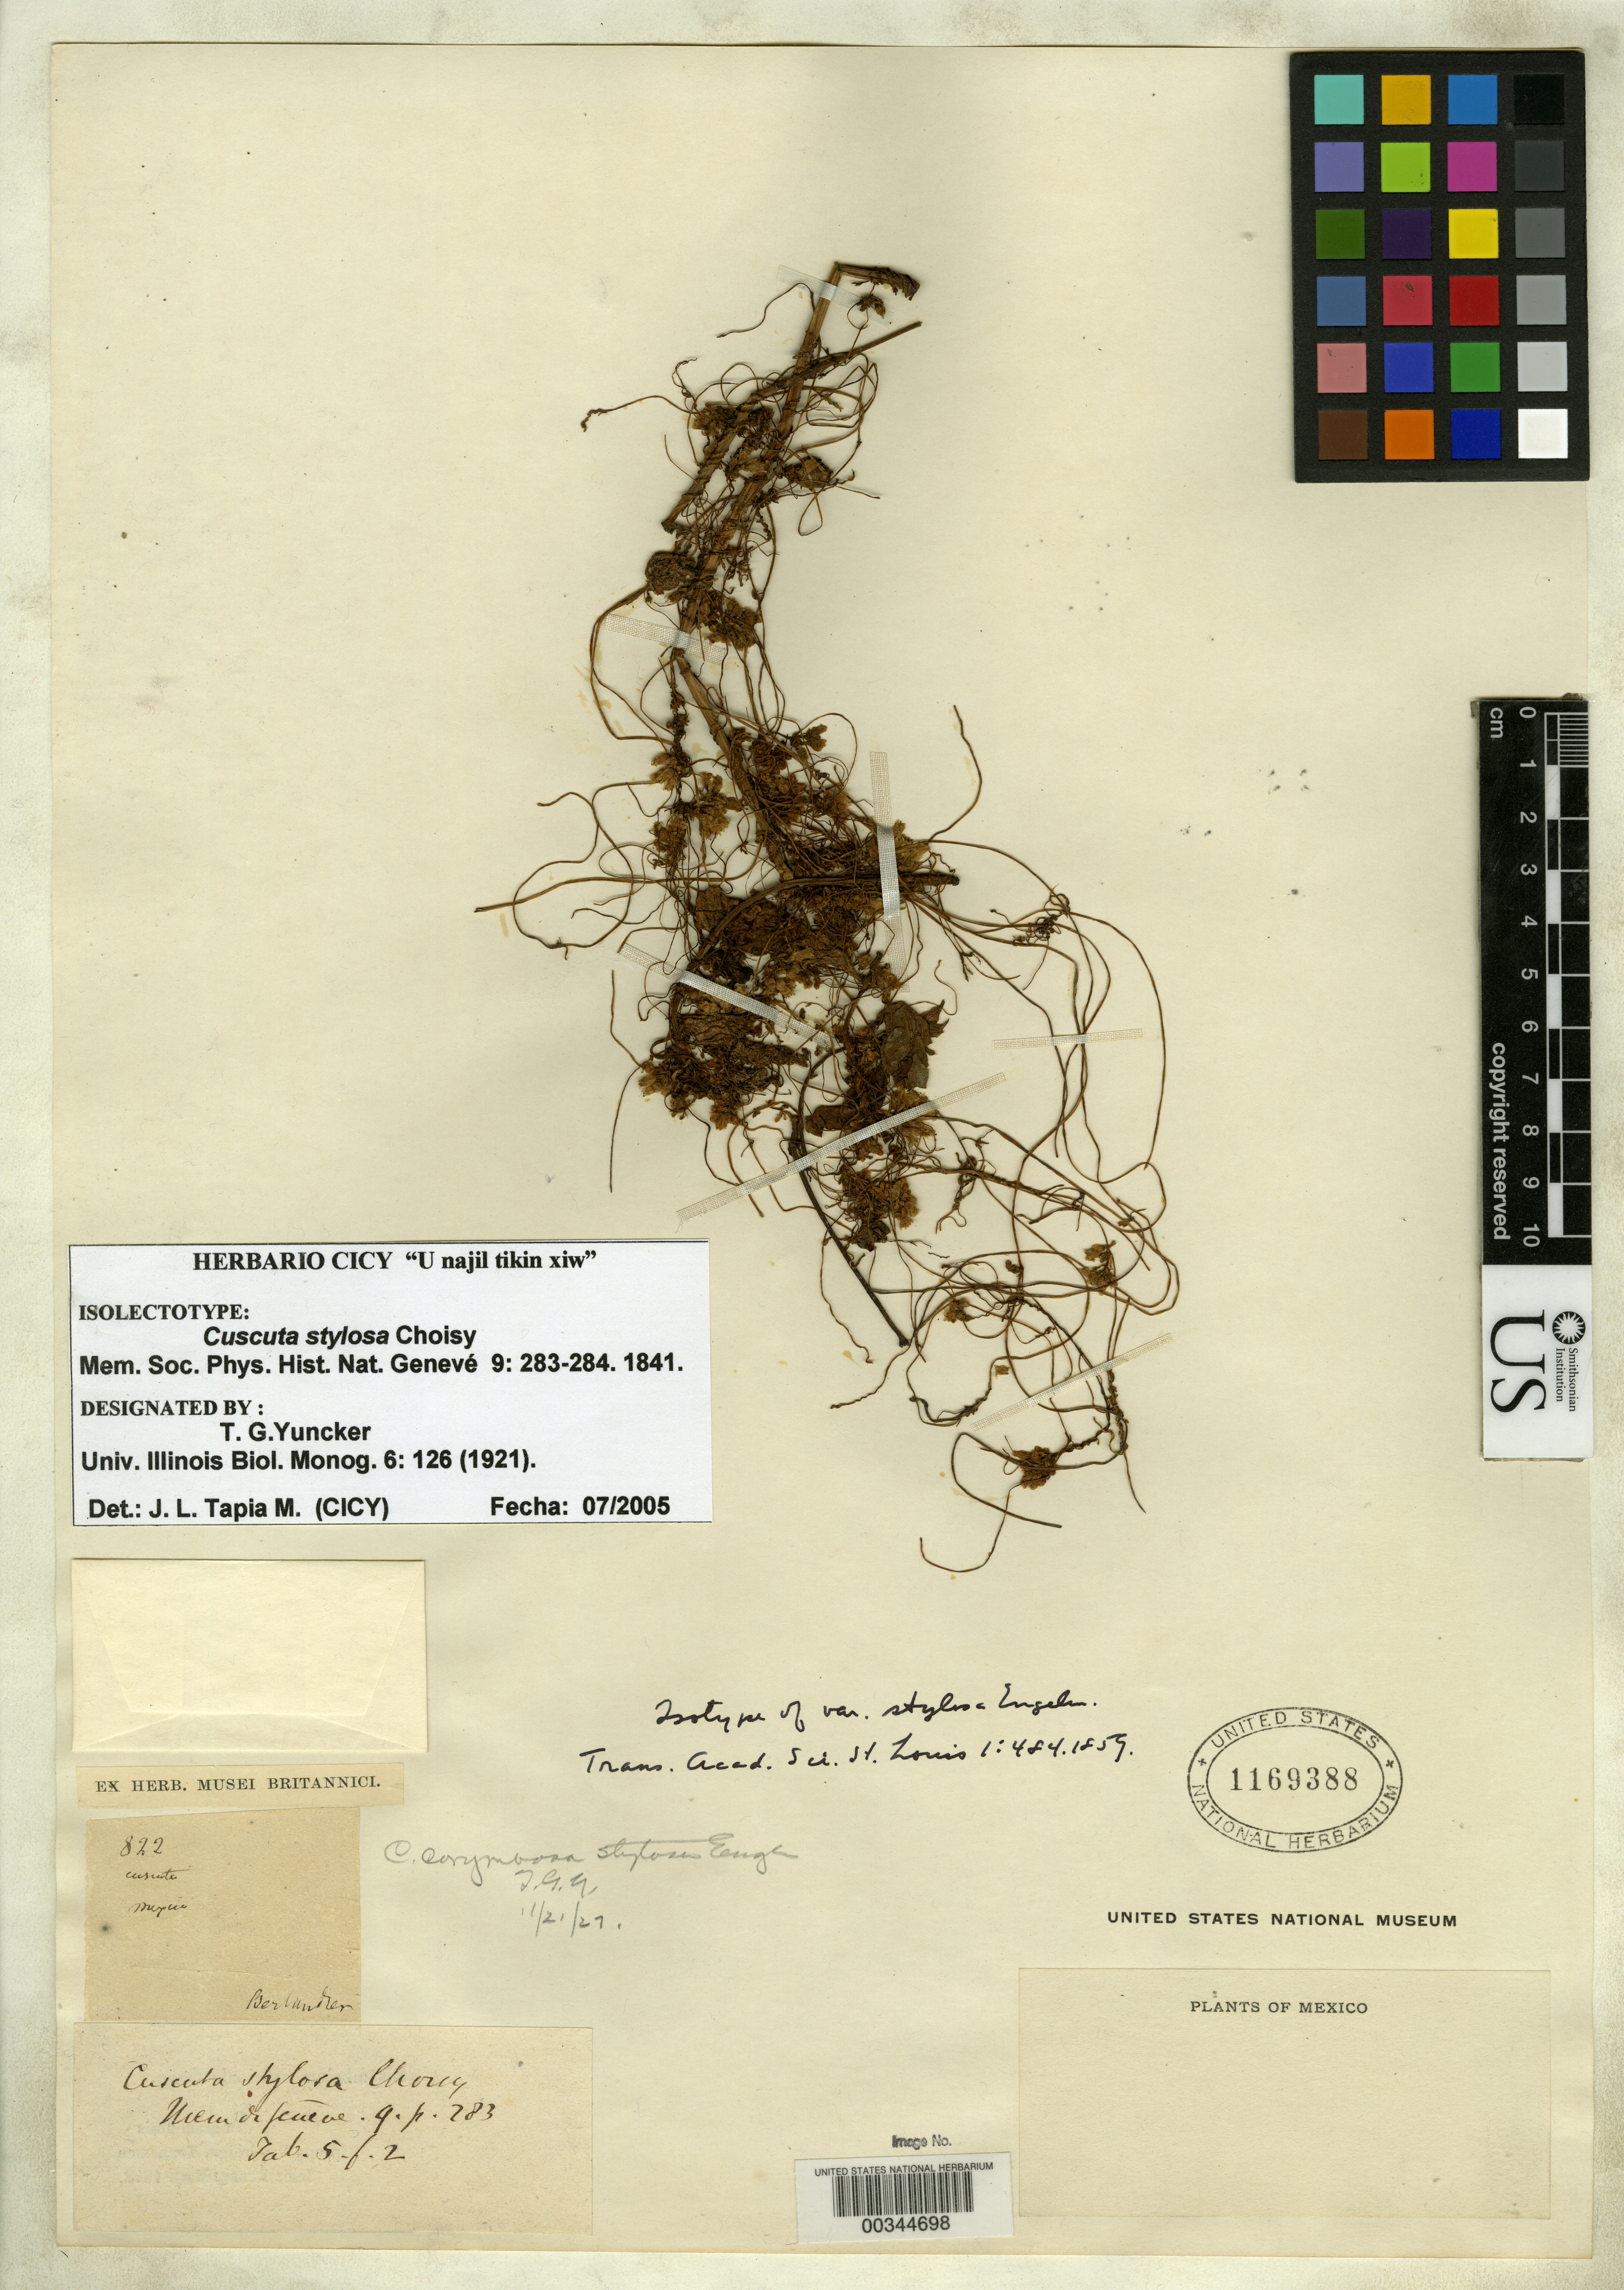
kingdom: Plantae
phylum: Tracheophyta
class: Magnoliopsida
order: Solanales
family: Convolvulaceae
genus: Cuscuta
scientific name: Cuscuta stylosa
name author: Choisy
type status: Isolectotype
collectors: J. L. Berlandier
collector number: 822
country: Mexico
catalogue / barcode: US 1169388